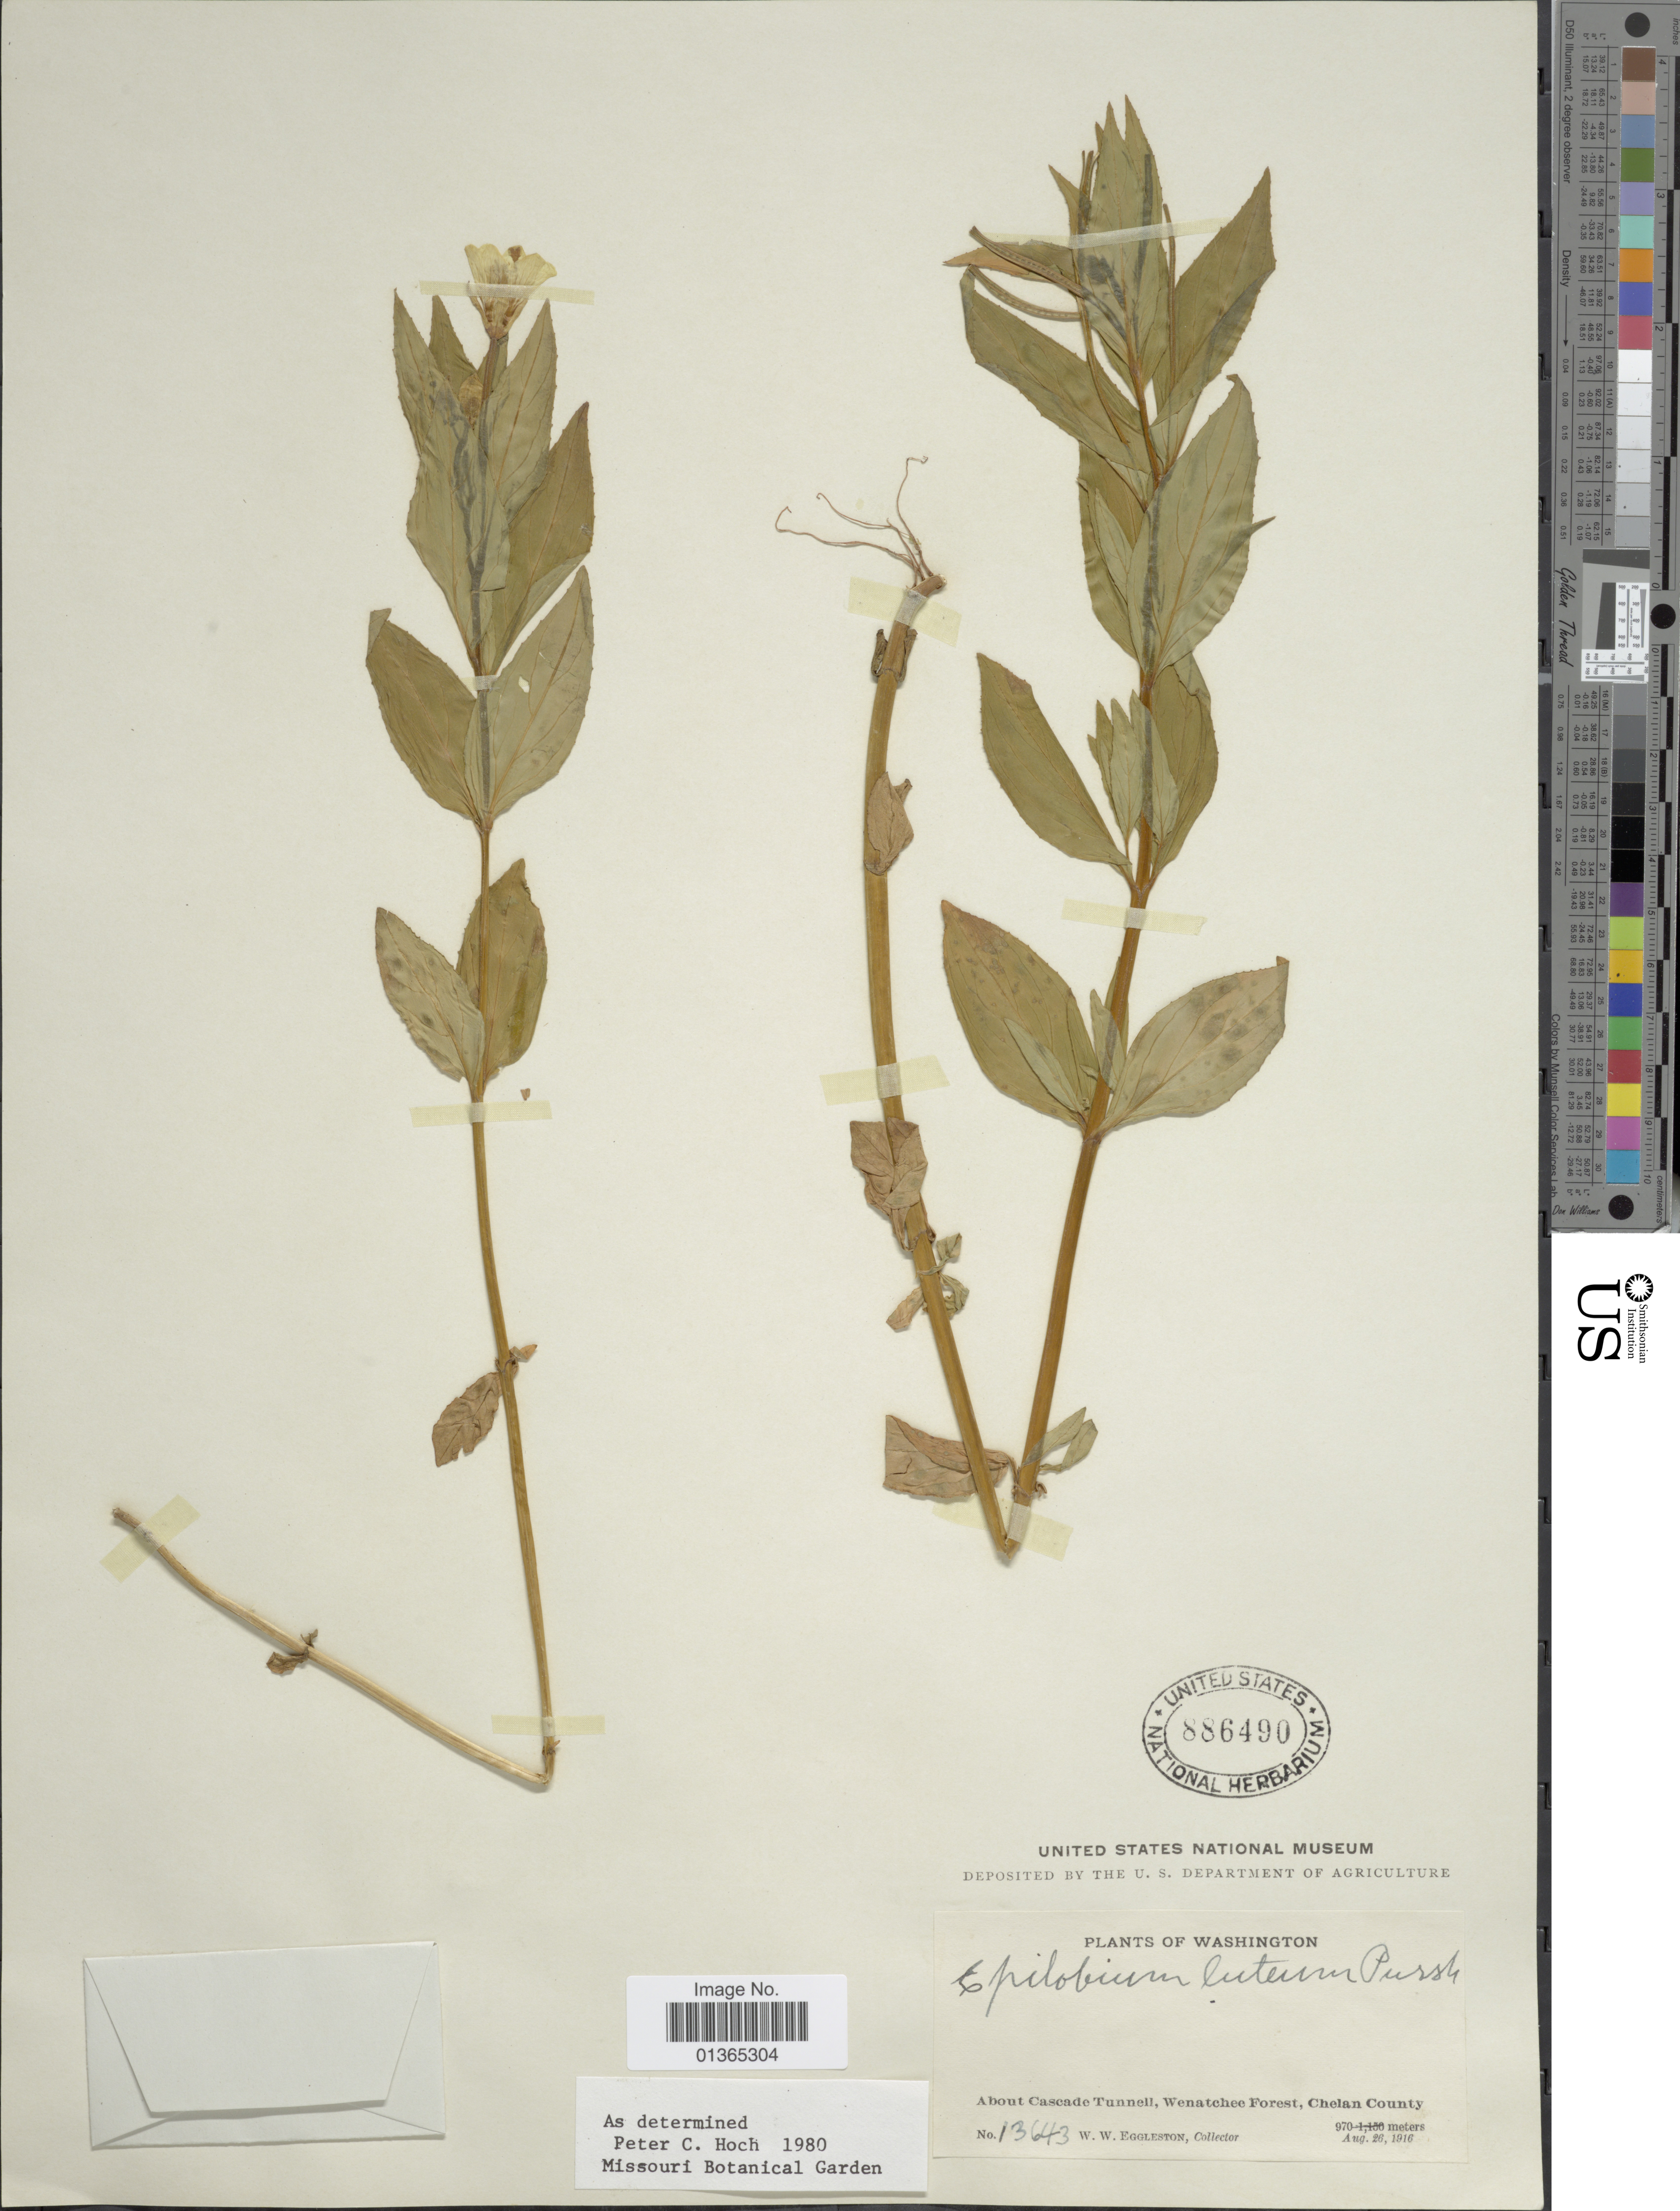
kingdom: Plantae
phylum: Tracheophyta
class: Magnoliopsida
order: Myrtales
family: Onagraceae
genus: Epilobium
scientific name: Epilobium luteum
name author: Pursh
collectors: W. W. Eggleston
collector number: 13643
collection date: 1916-08-26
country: United States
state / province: Washington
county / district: Chelan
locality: About Cascade Tunnell, Wenatchee Forest, Chelan County.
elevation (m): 970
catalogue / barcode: US 886490